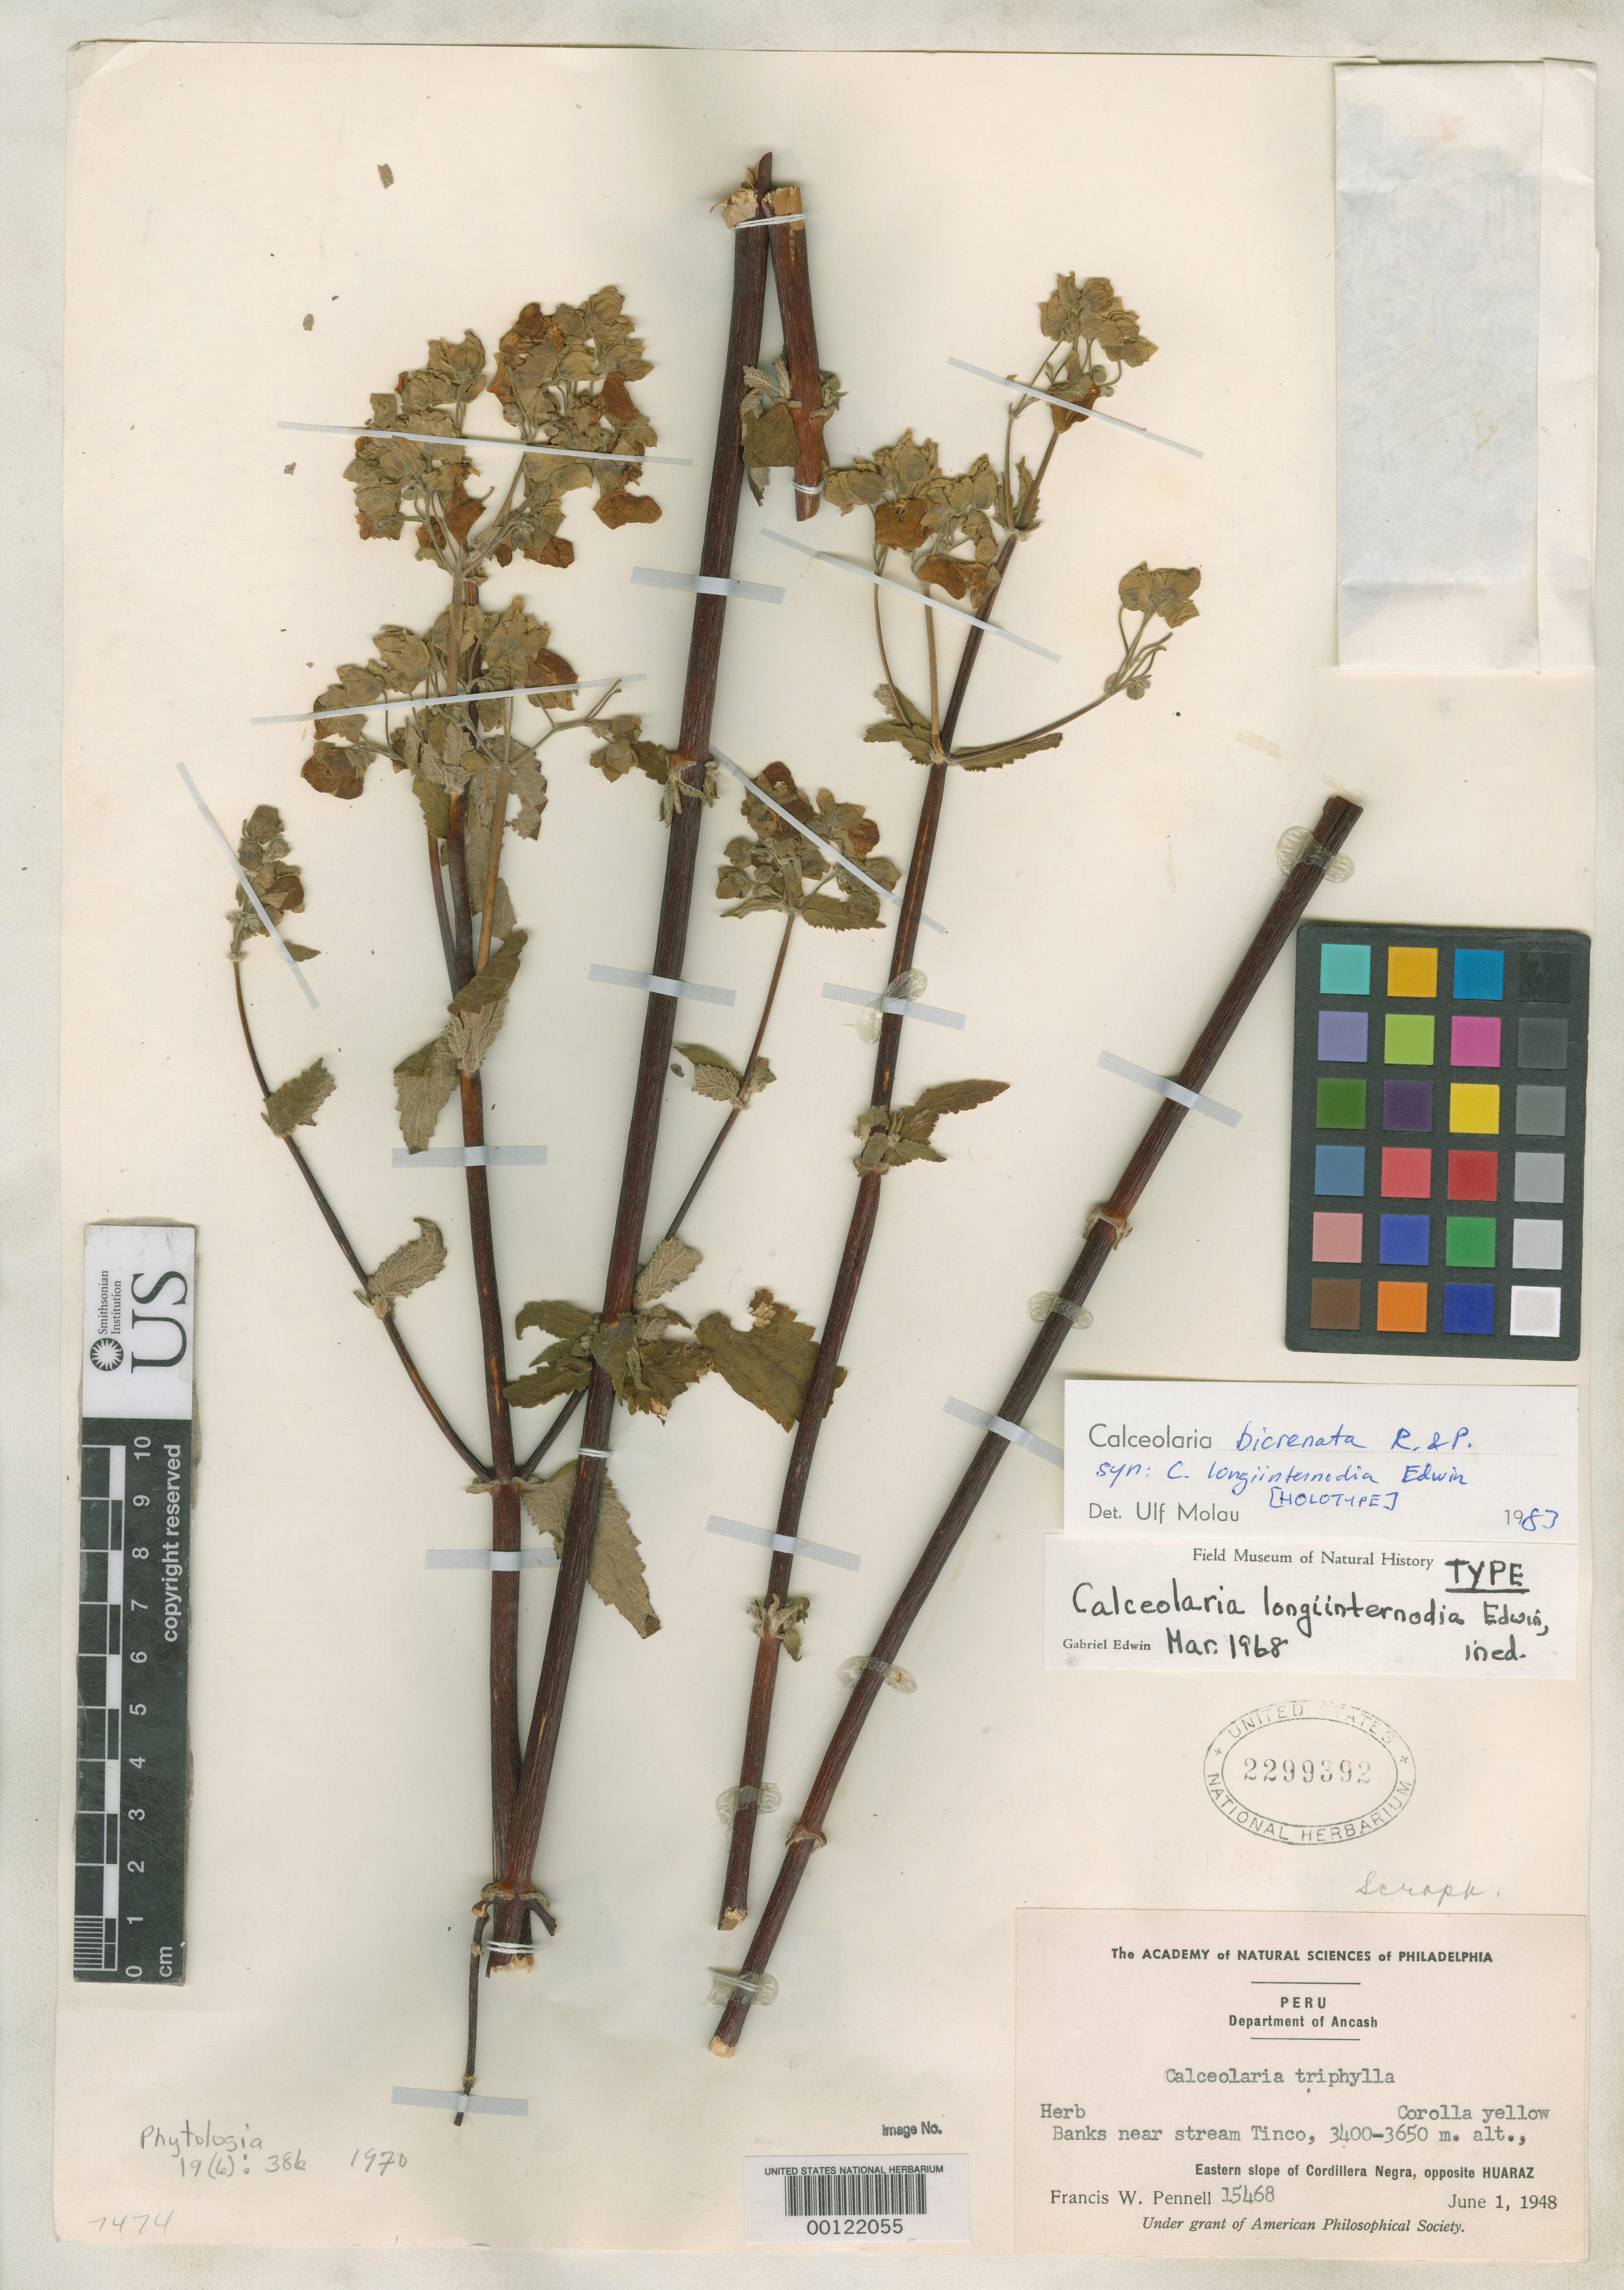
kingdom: Plantae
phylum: Tracheophyta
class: Magnoliopsida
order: Lamiales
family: Calceolariaceae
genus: Calceolaria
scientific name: Calceolaria longiinternodia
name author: Edwin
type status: Holotype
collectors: F. W. Pennell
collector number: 15468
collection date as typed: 01 Jun 1948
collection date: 1948-06-01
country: Peru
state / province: Ancash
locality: Huaraz, Cordillera Negra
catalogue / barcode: US 2299392